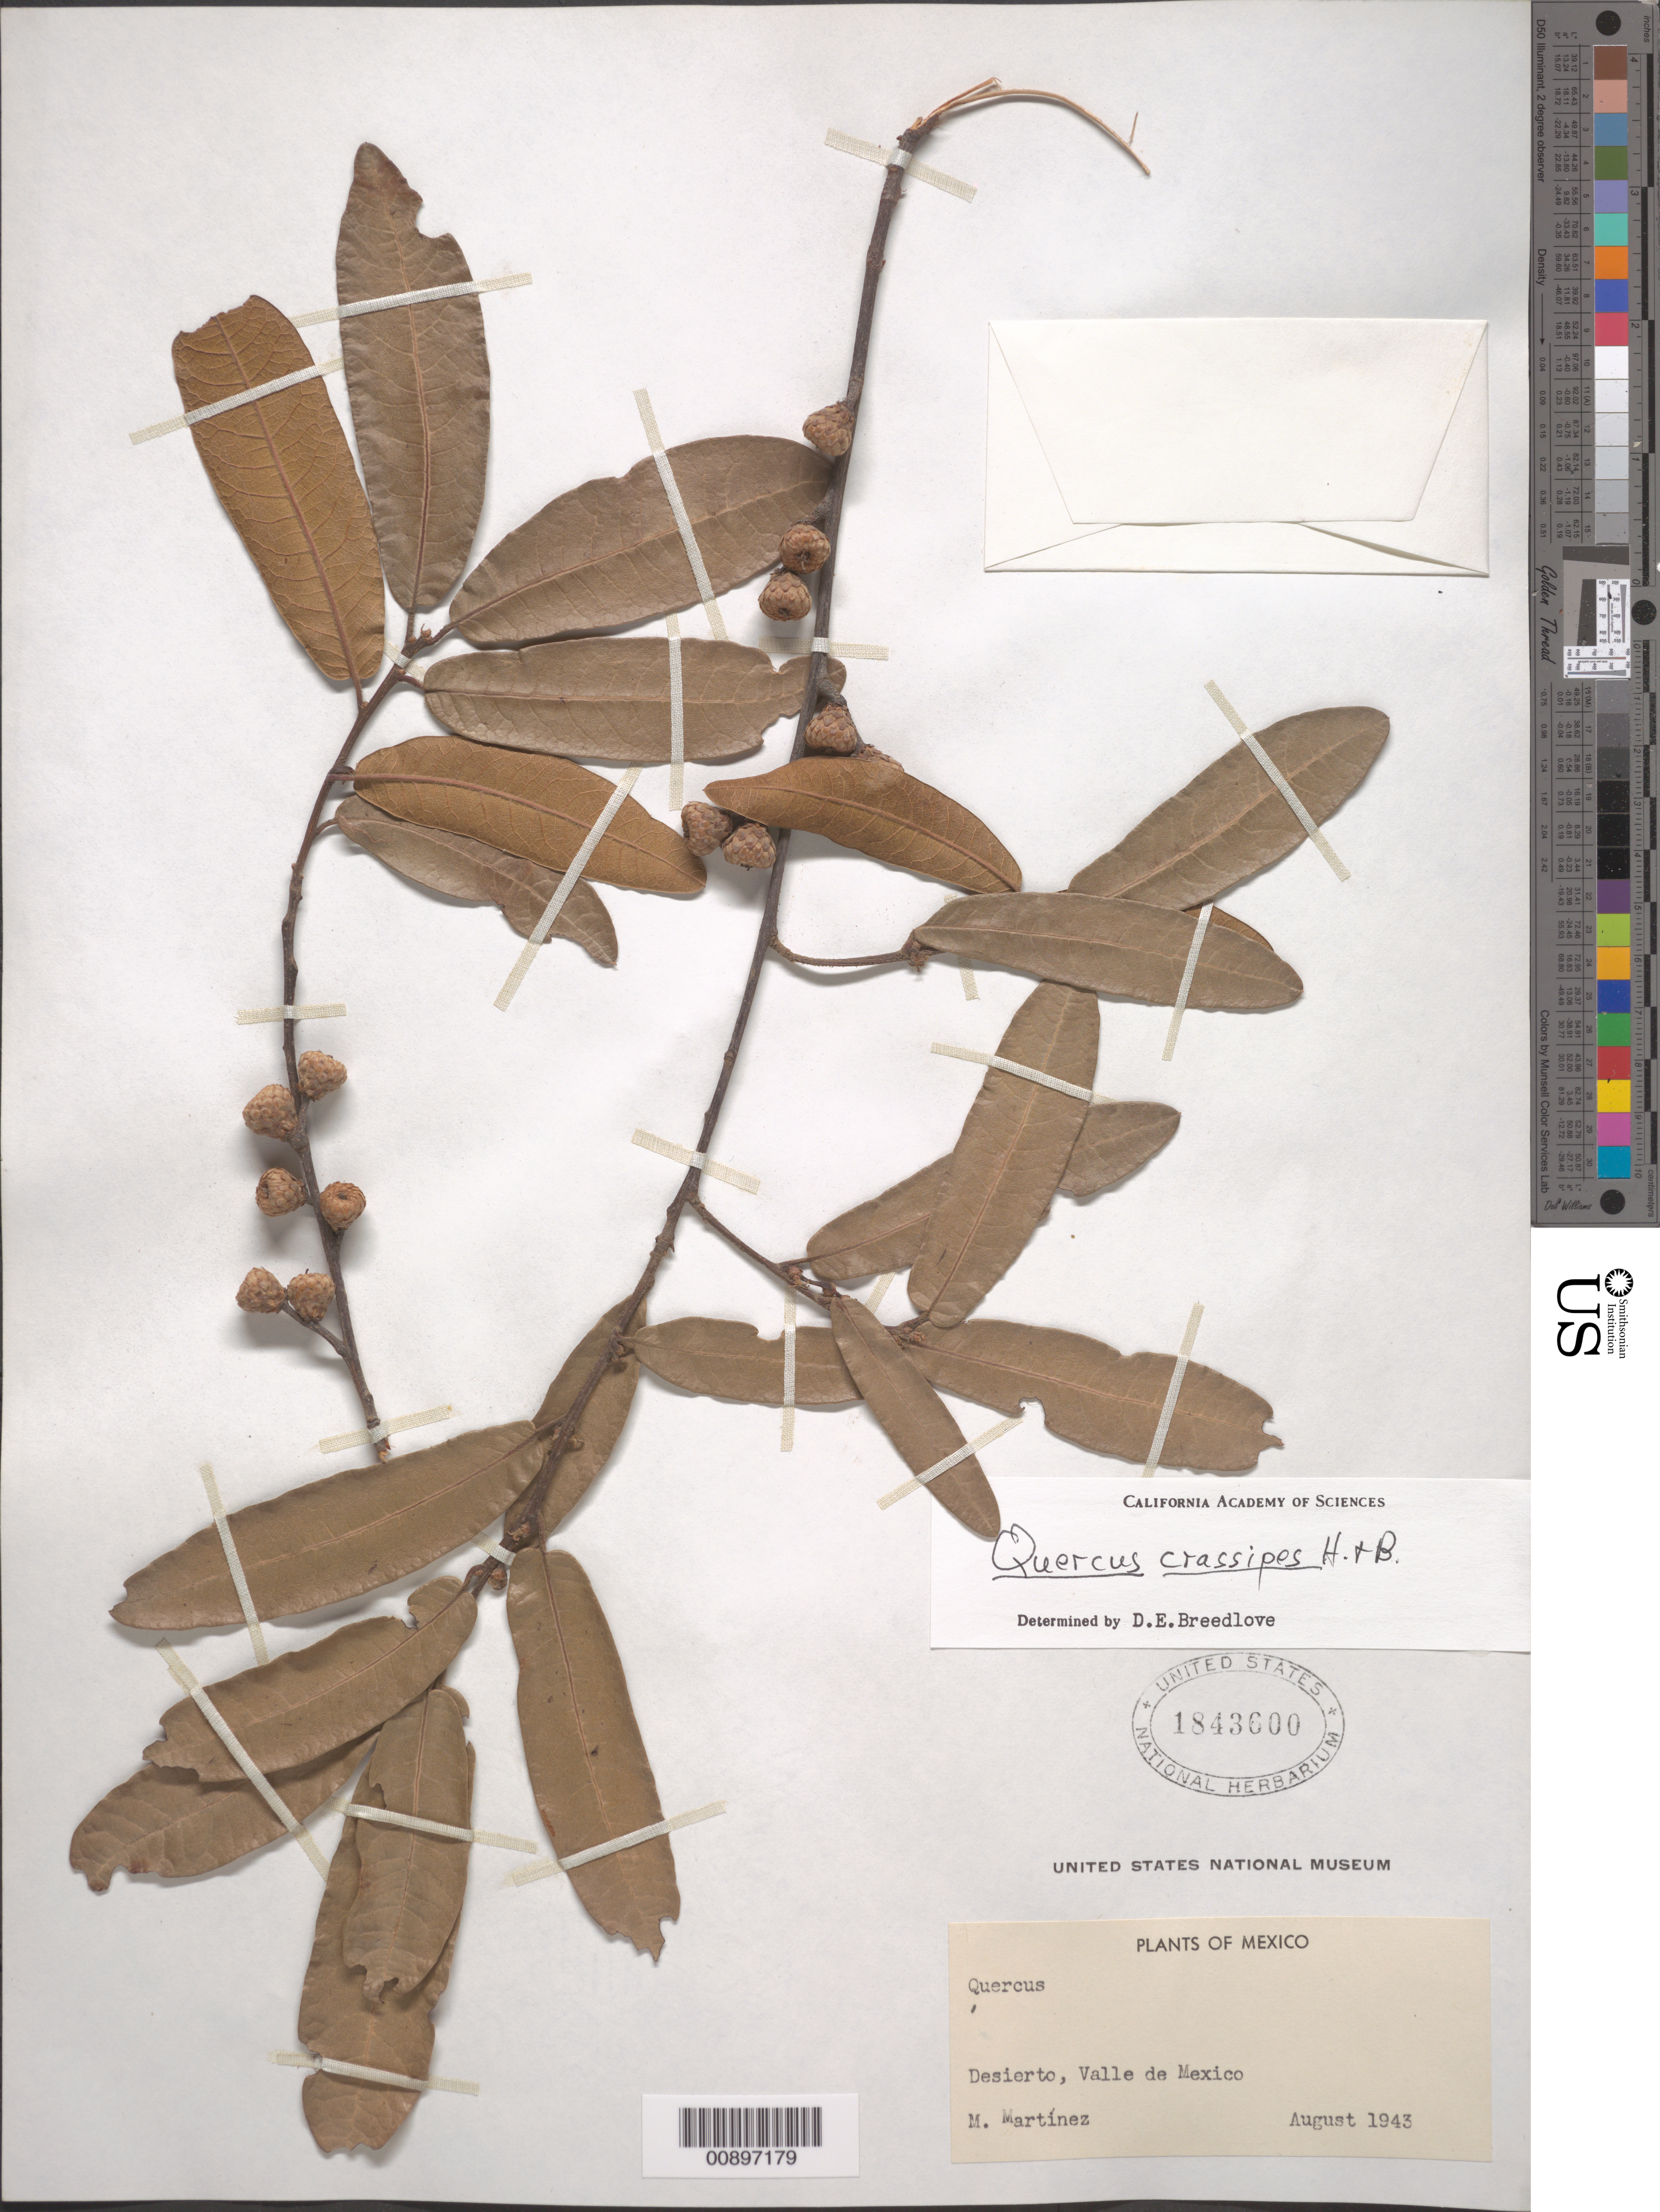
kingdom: Plantae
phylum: Tracheophyta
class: Magnoliopsida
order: Fagales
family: Fagaceae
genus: Quercus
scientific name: Quercus crassipes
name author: Humb. & Bonpl.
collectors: M. Martinez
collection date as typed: Aug 1943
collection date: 1943-08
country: Mexico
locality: Desierto, Valle de México.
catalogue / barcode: US 1843600